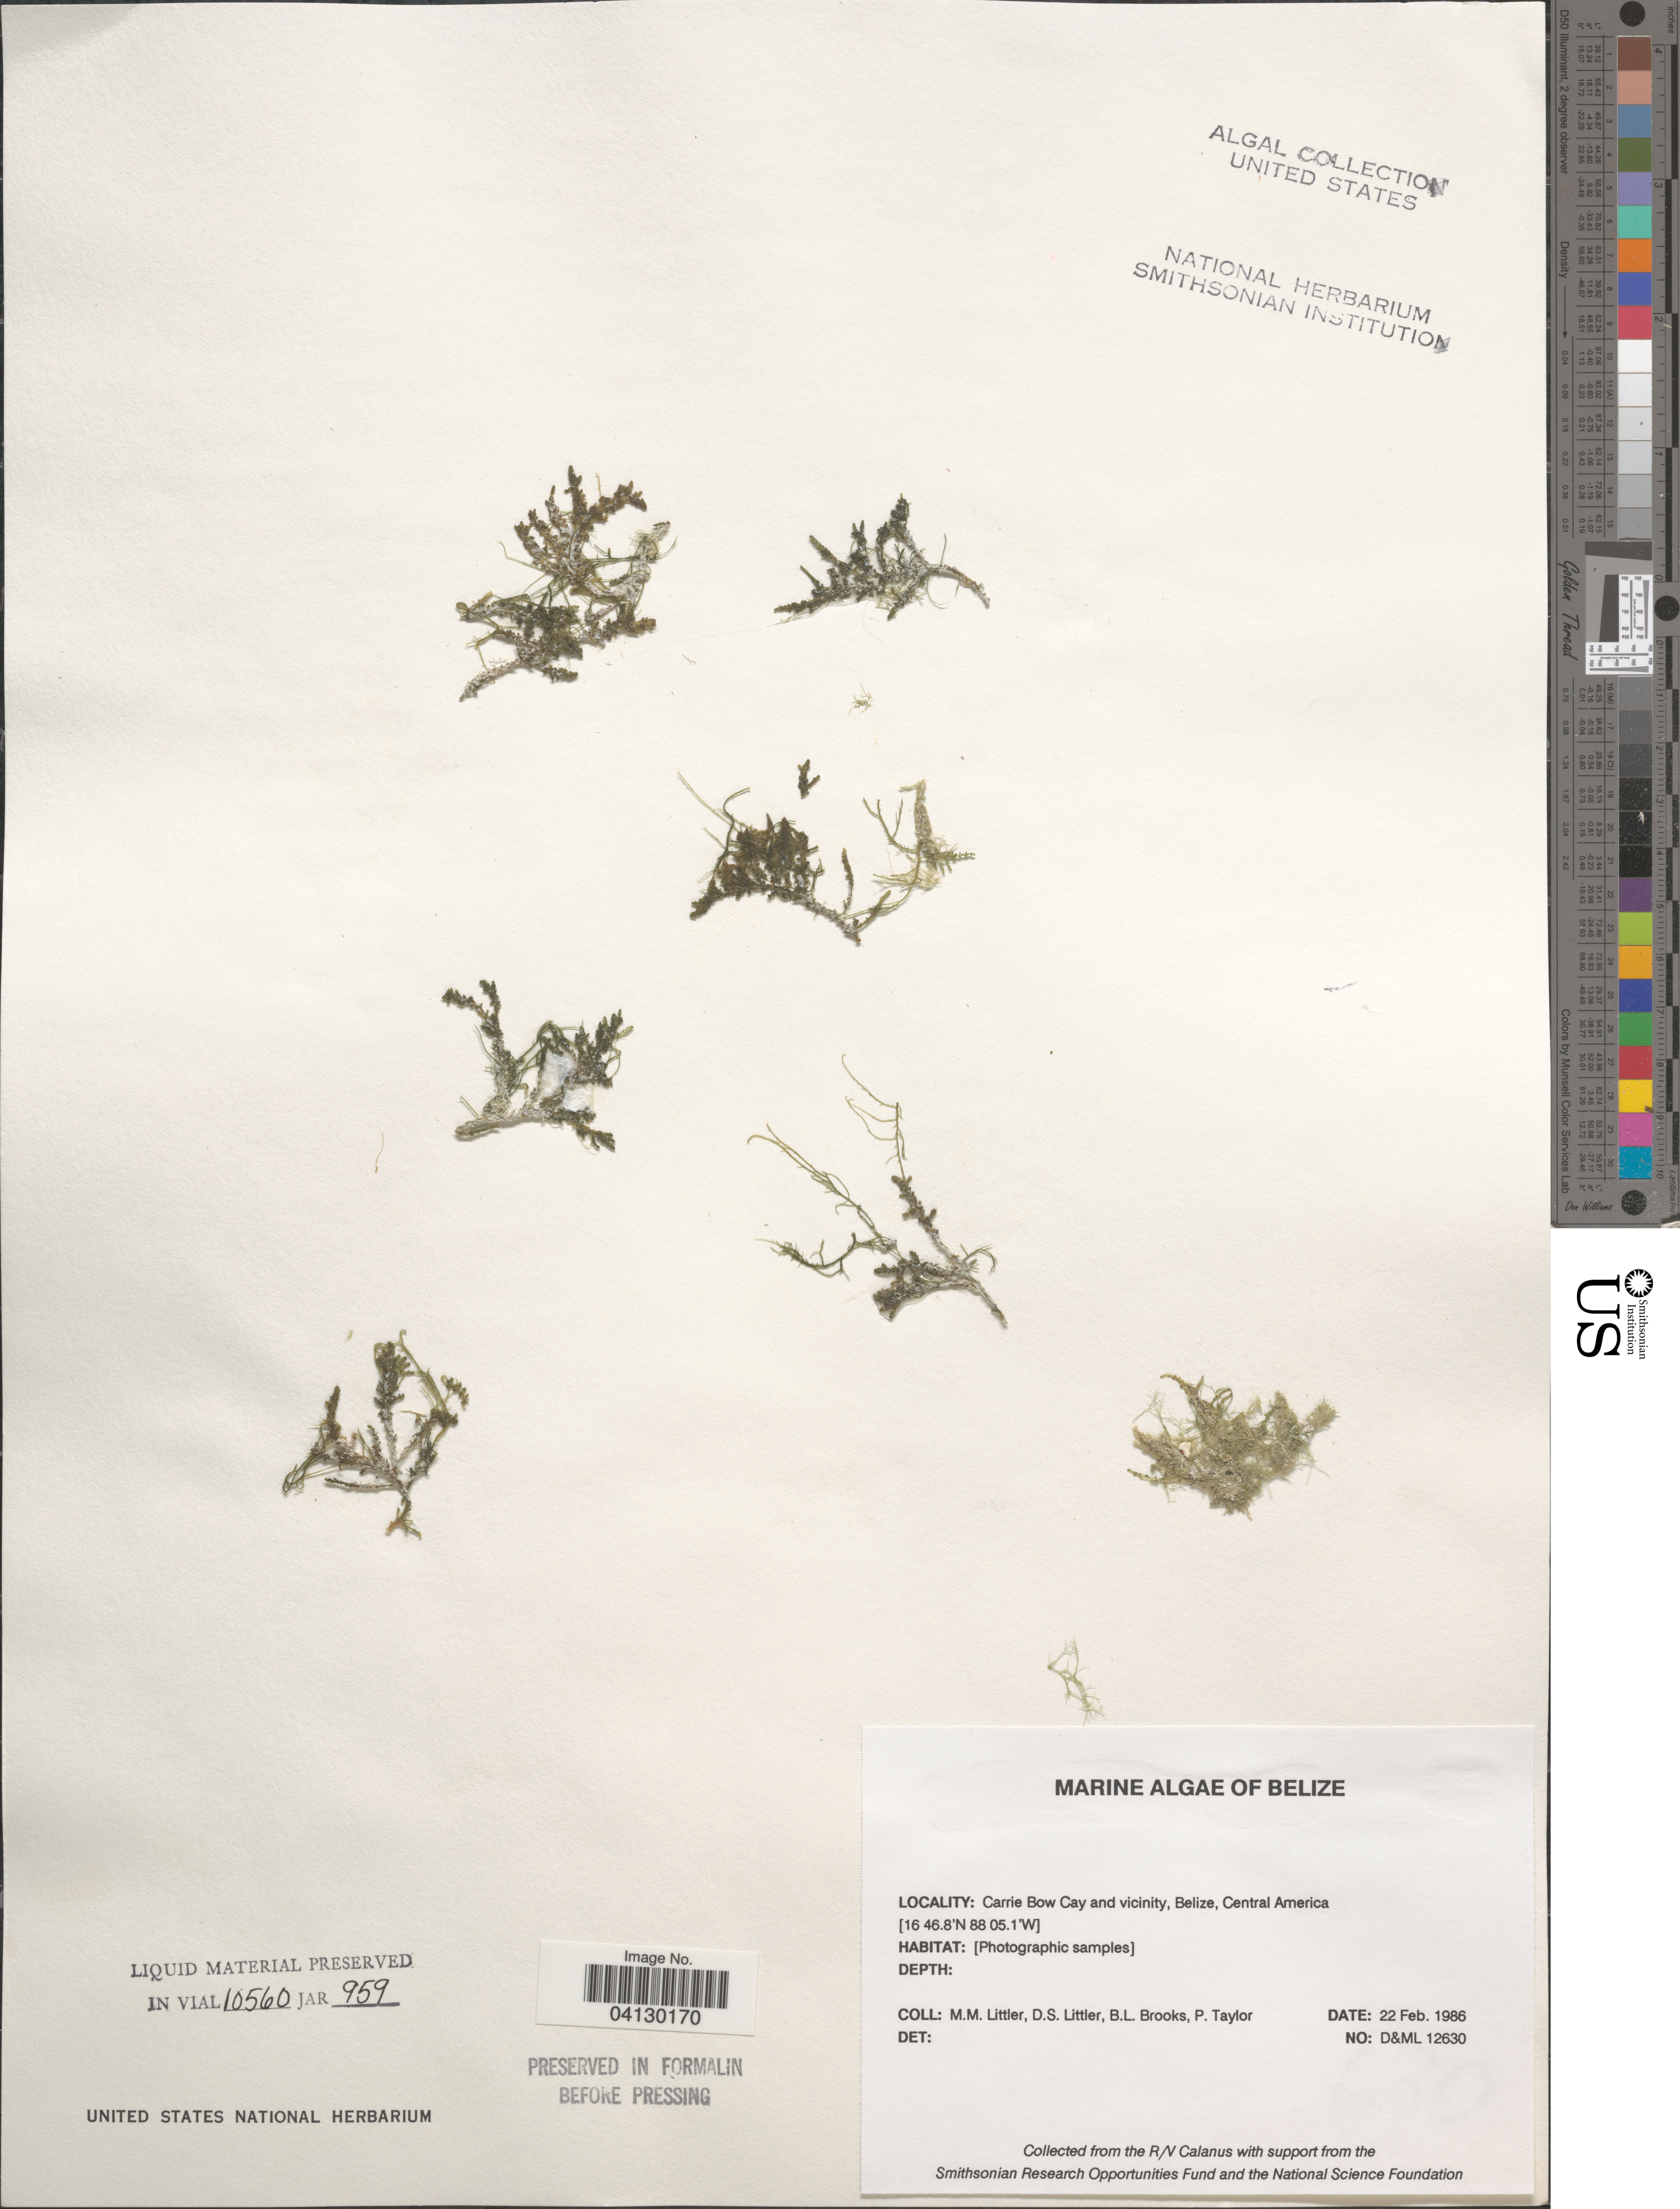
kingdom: Plantae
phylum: Rhodophyta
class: Florideophyceae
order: Corallinales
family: Corallinaceae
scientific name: Crustose Coralline Algae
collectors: D. S. Littler, B. Brooks & P. Taylor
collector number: D&ML 12630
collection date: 1986-02-22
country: Belize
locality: Carrie Bow Cay and vicinity.